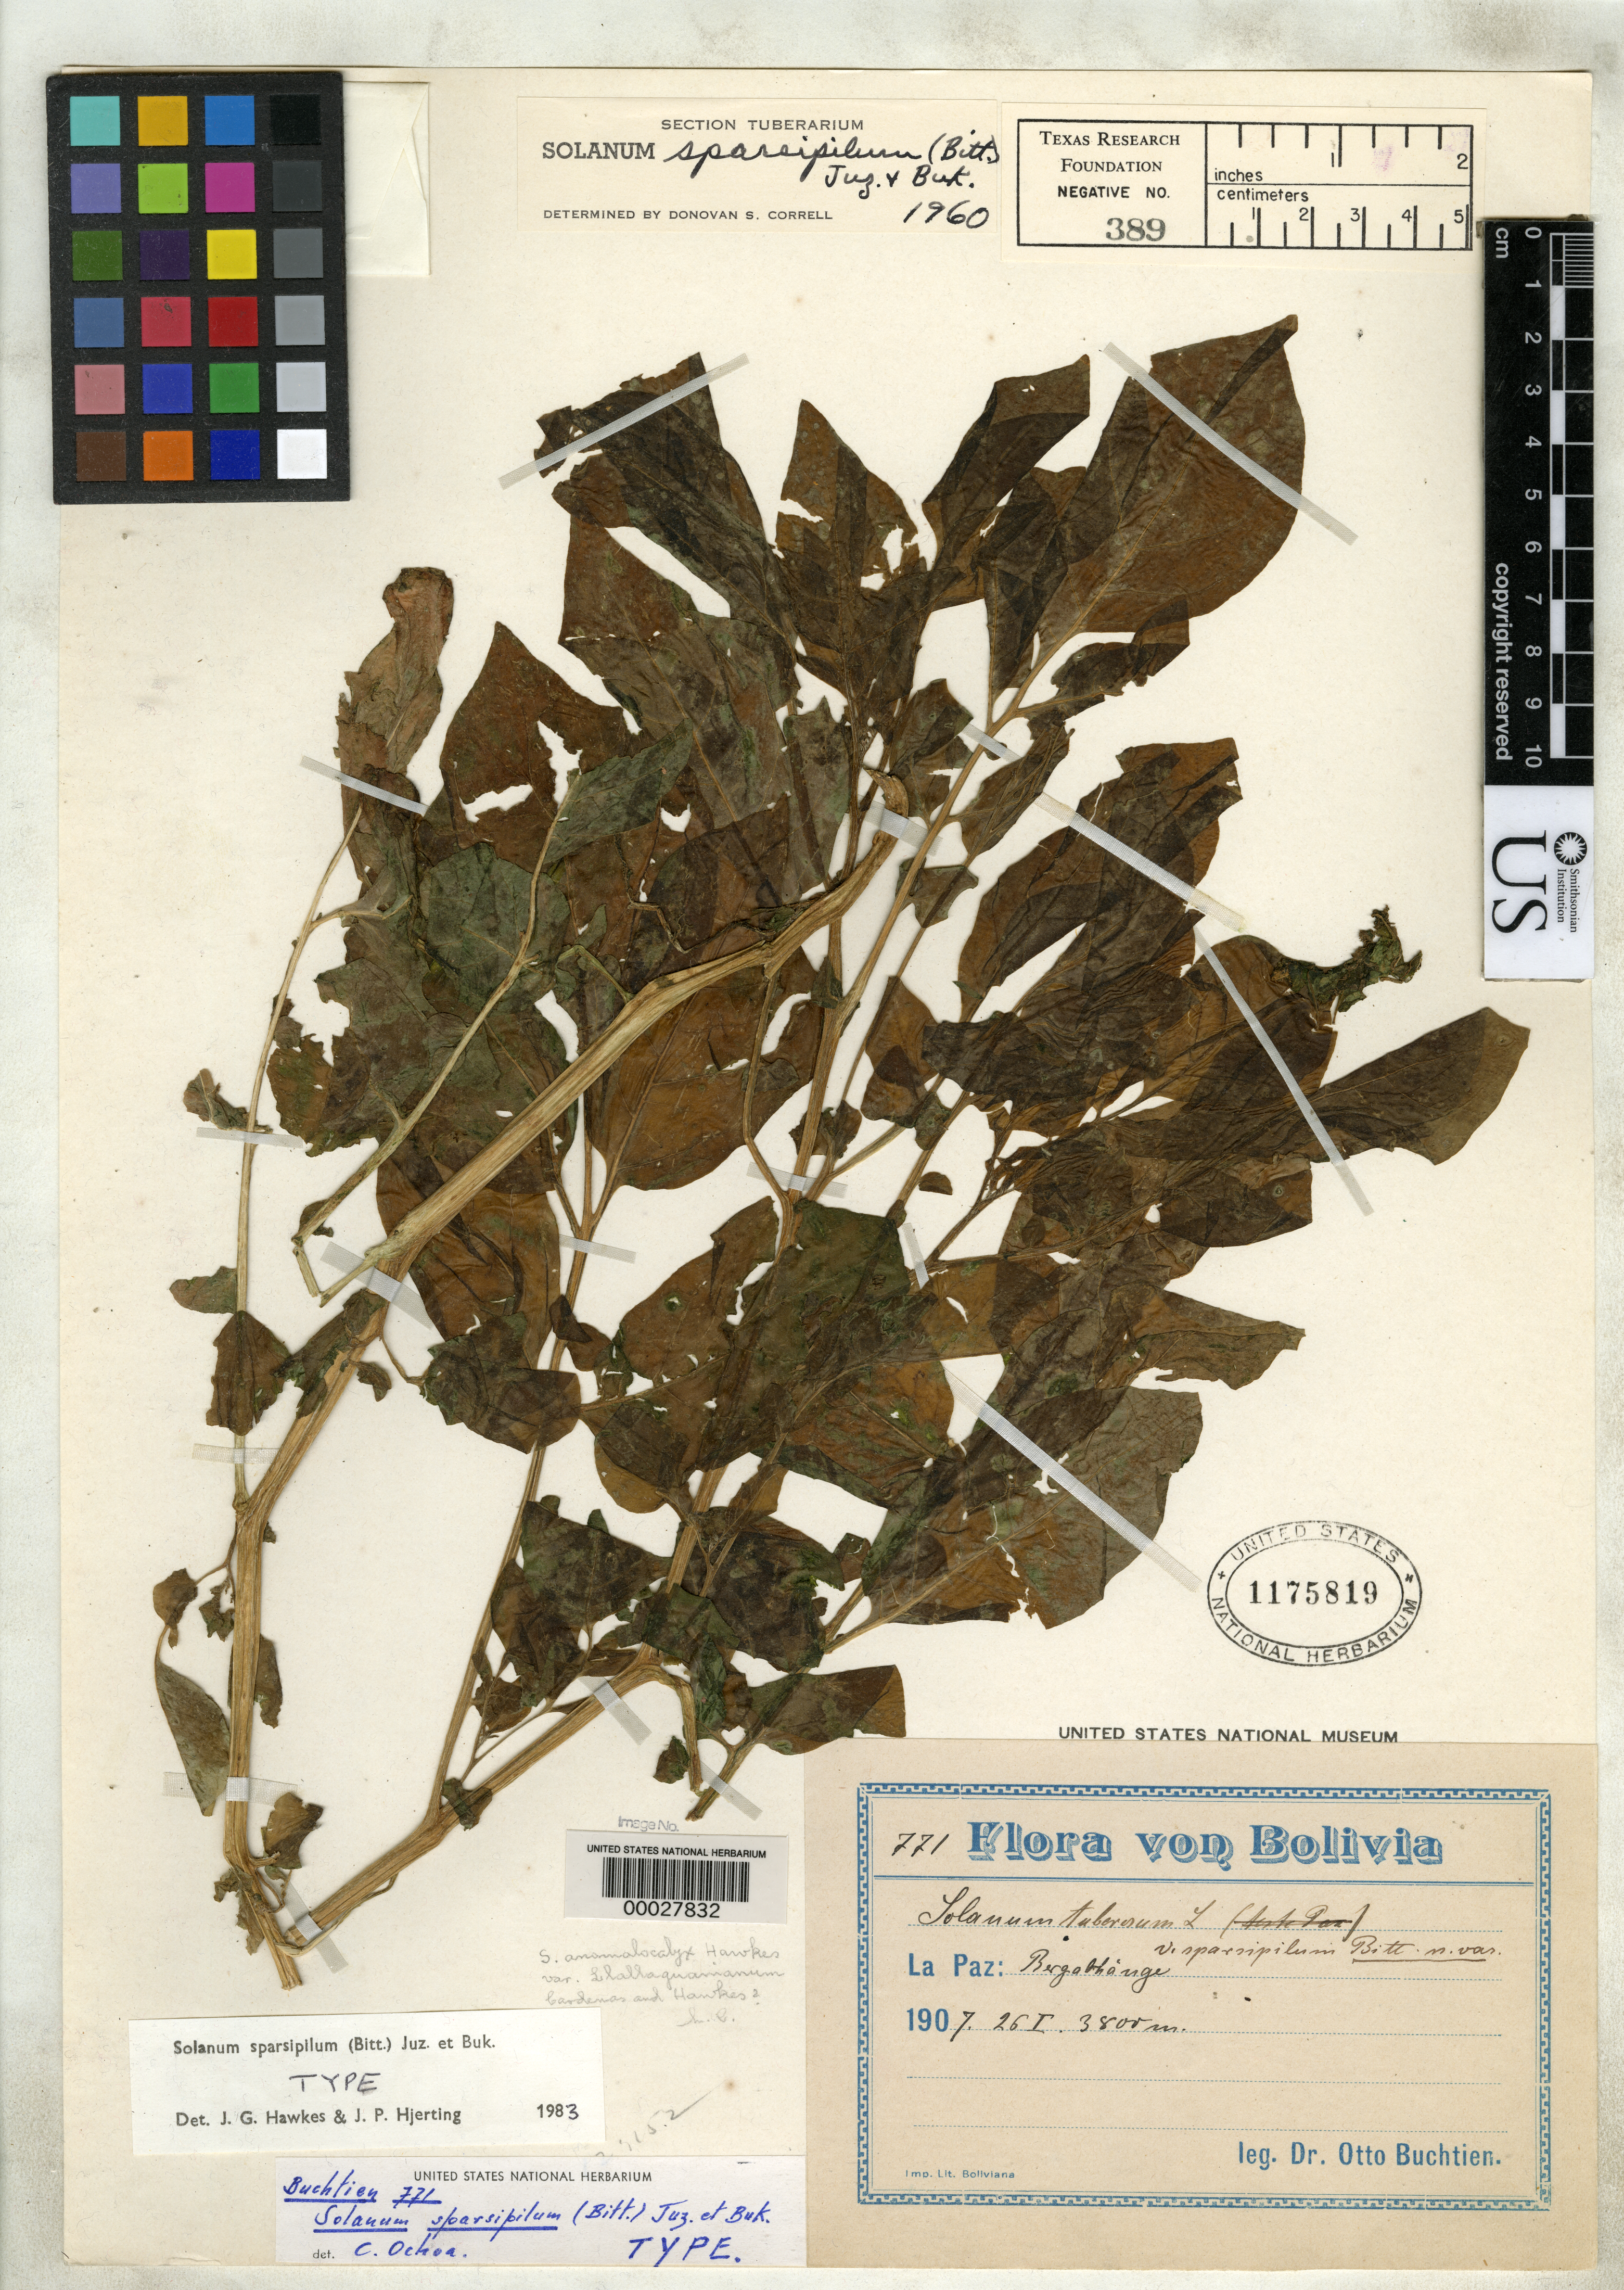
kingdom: Plantae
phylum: Tracheophyta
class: Magnoliopsida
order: Solanales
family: Solanaceae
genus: Solanum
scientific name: Solanum tuberosum subsp. sparsipilum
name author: Bitter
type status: Isotype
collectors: O. Buchtien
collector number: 771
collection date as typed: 26 Jan 1907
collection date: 1907-01-26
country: Bolivia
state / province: La Paz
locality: Bergabhange.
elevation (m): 3800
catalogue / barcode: US 1175819